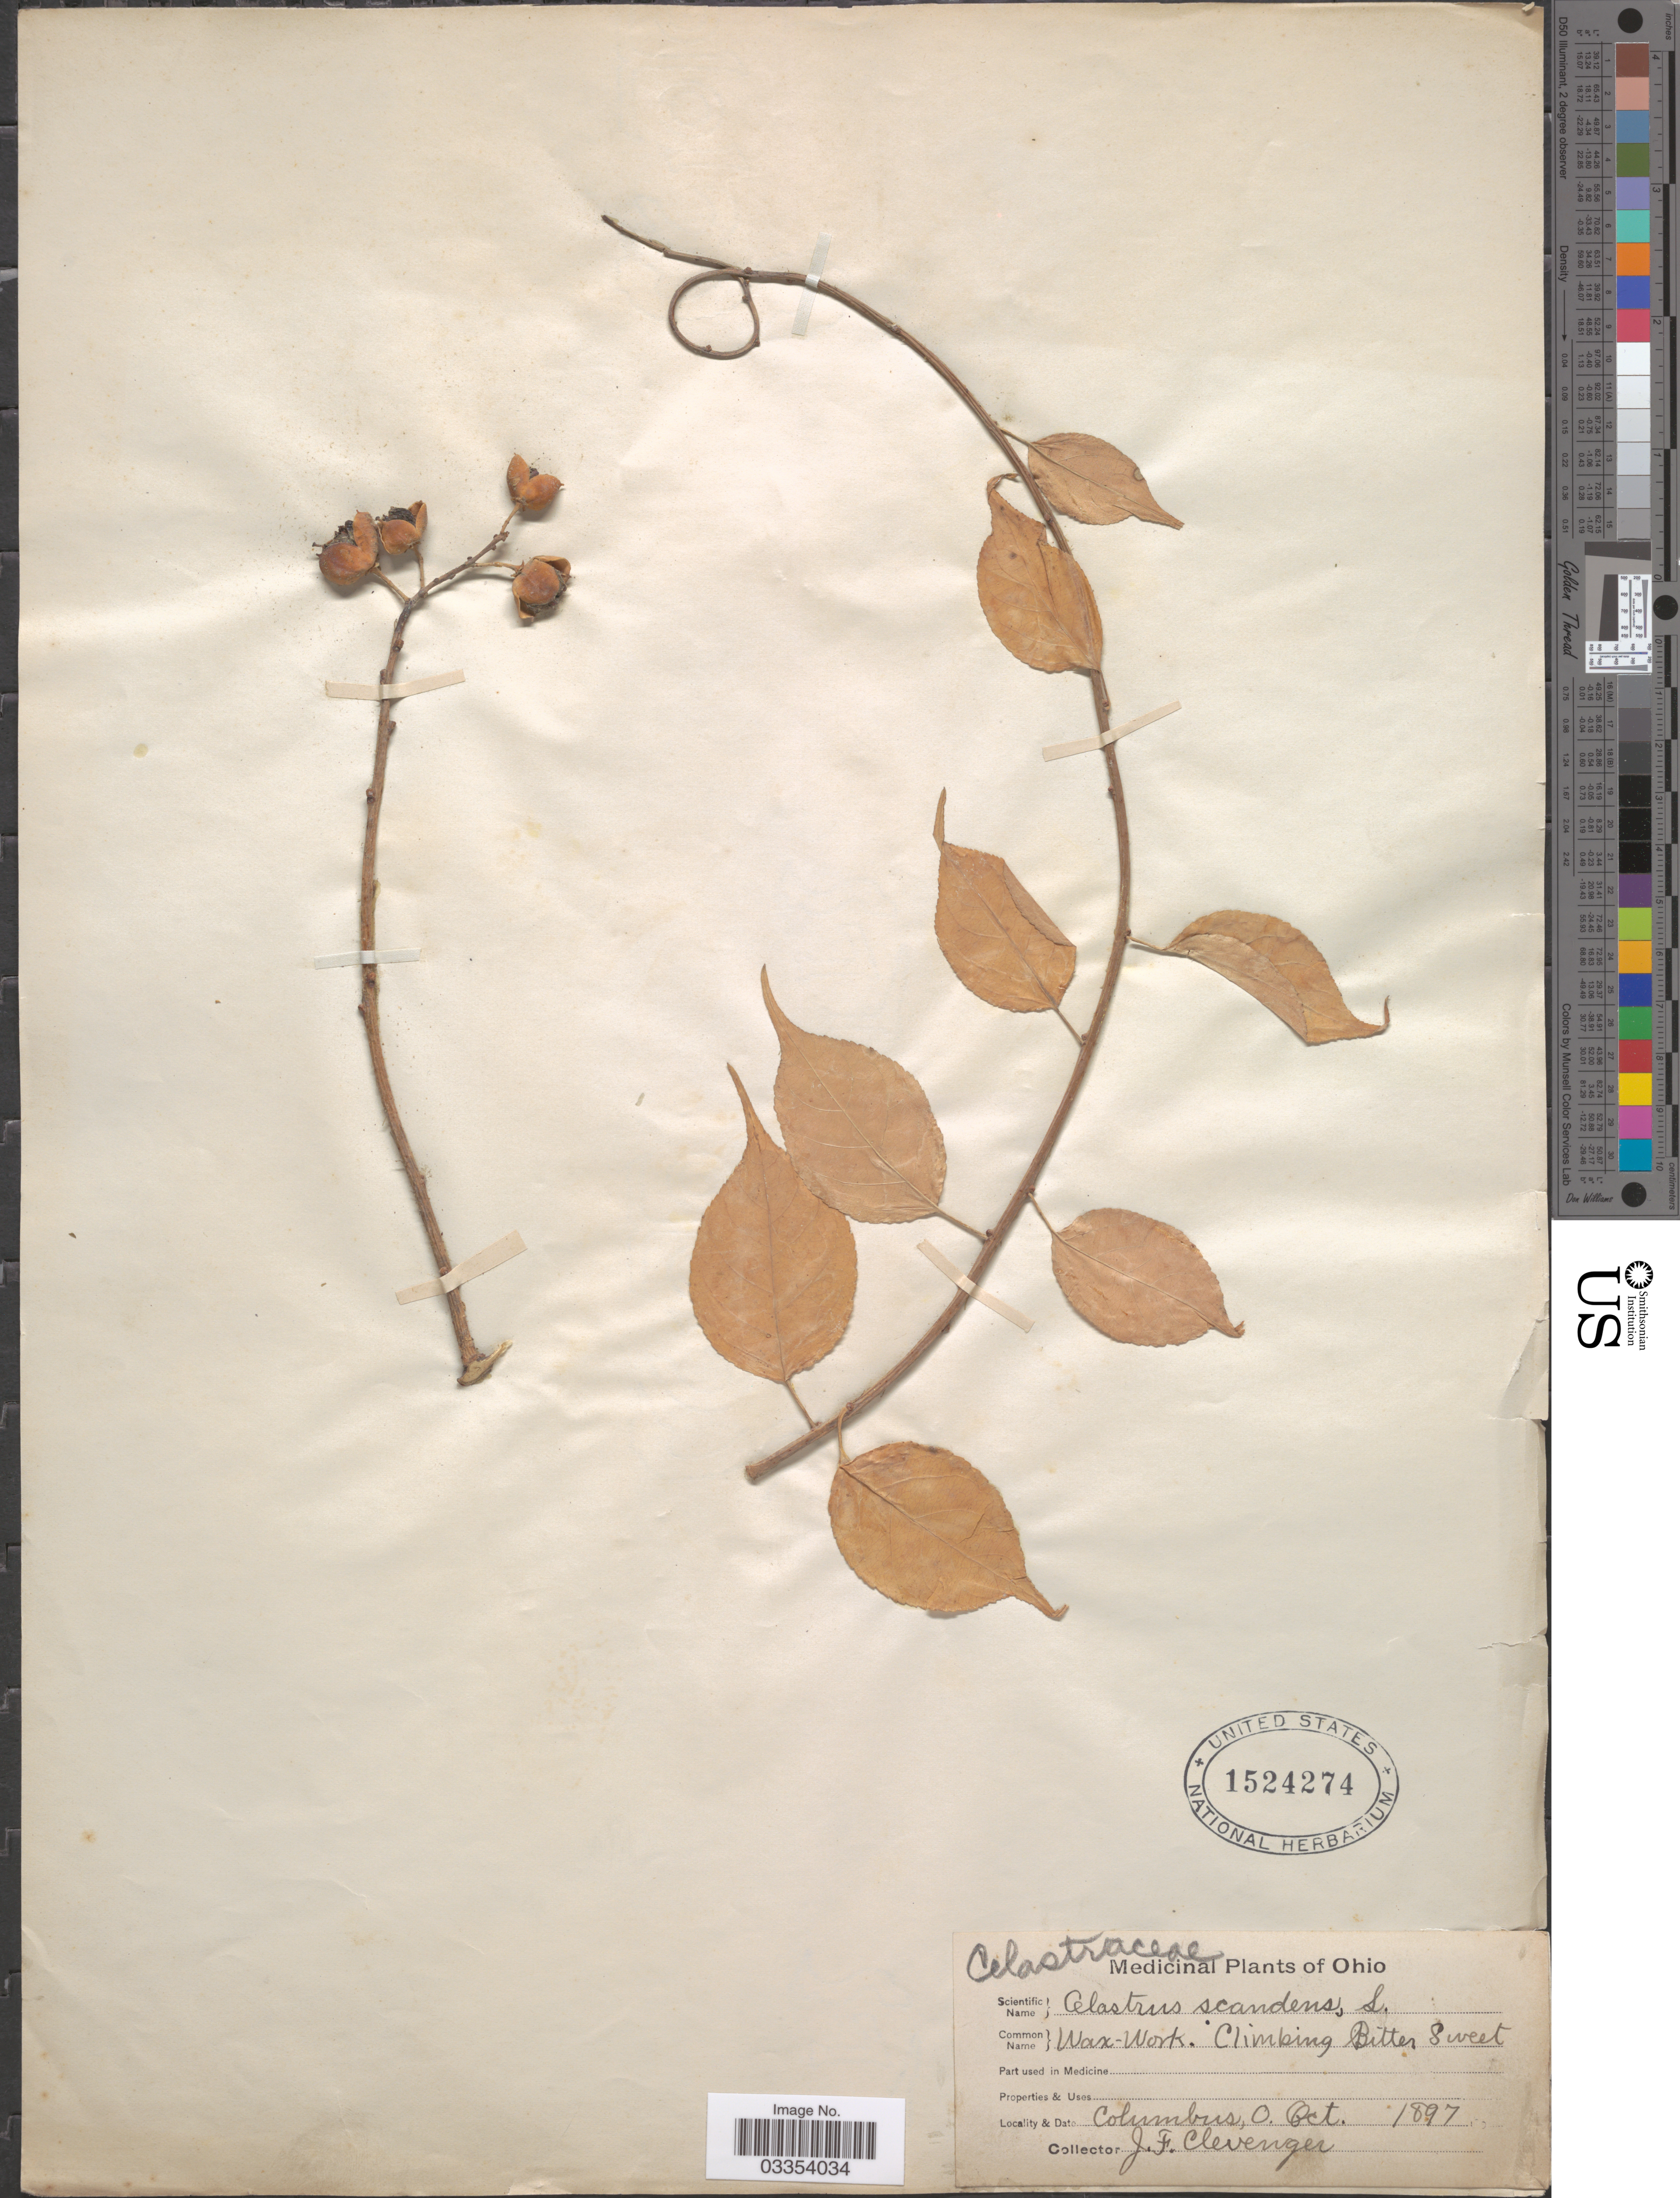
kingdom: Plantae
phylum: Tracheophyta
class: Magnoliopsida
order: Celastrales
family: Celastraceae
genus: Celastrus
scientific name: Celastrus scandens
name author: L.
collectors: J. F. Clevenger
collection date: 1897-10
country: United States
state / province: Ohio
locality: Columbus.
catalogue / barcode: US 1524274